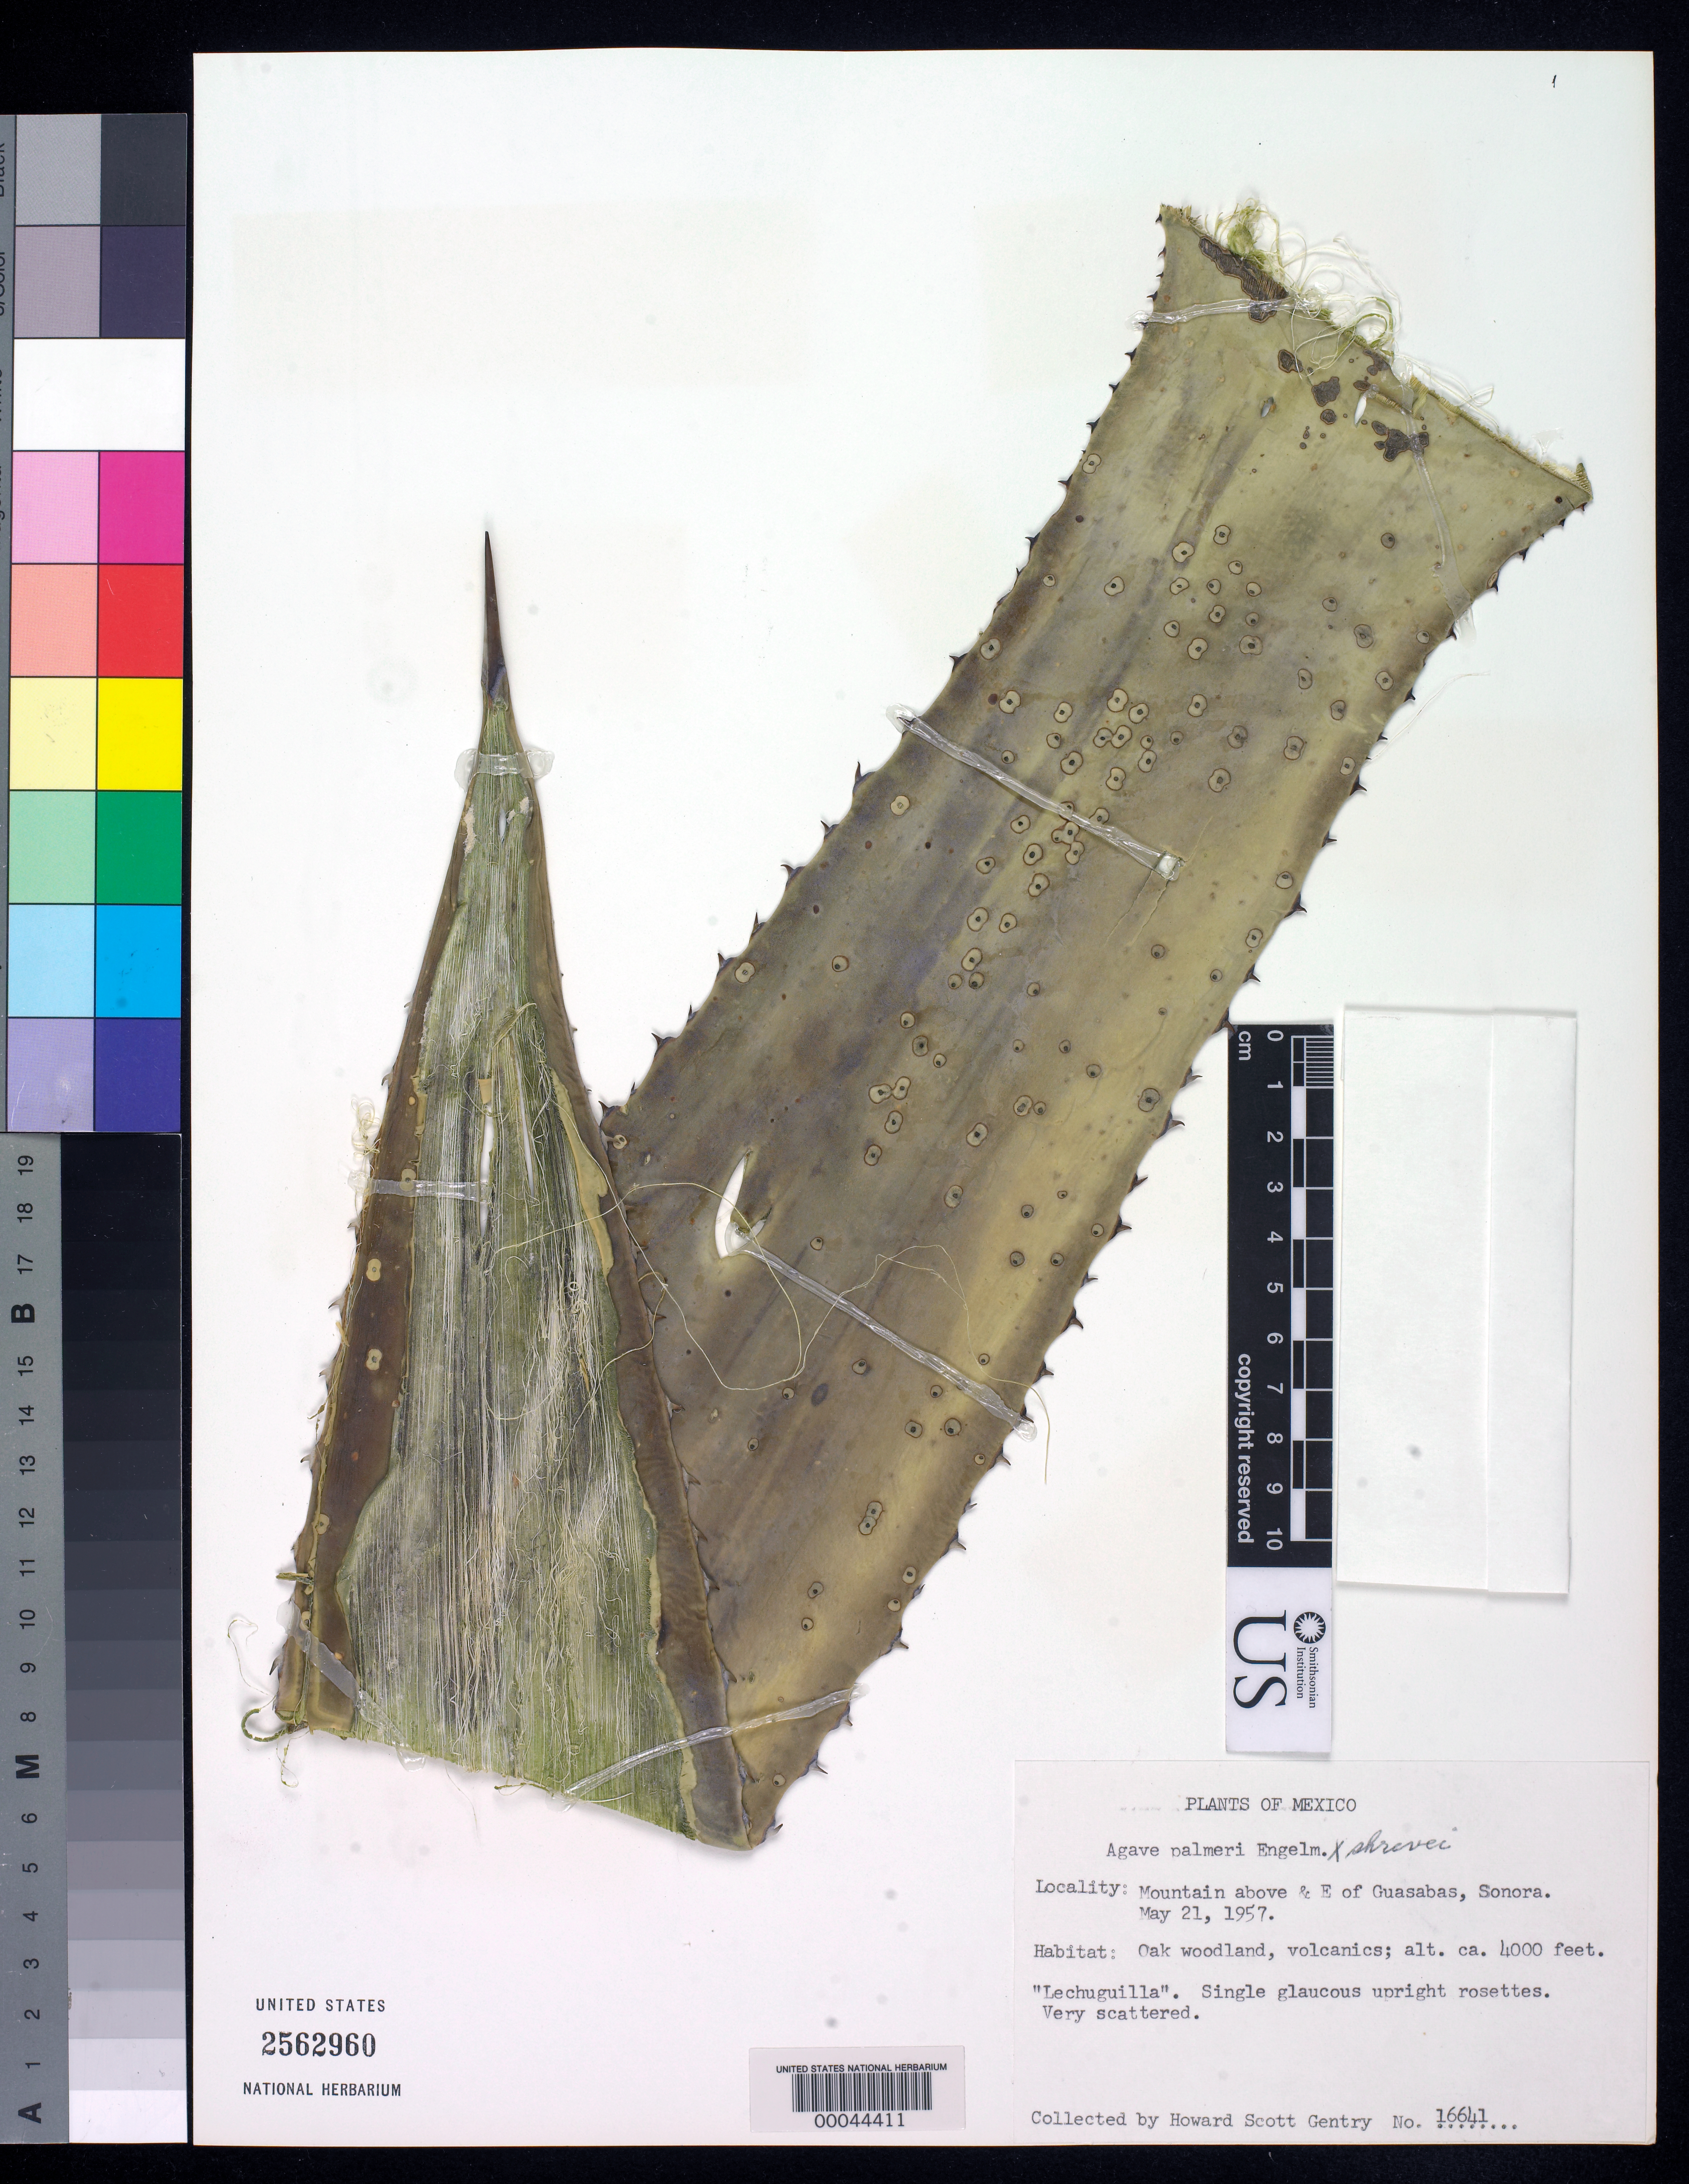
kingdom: Plantae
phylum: Tracheophyta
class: Liliopsida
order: Asparagales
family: Asparagaceae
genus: Agave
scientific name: Agave palmeri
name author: Engelm.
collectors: H. S. Gentry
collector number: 16641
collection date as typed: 21 May 1957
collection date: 1957-05-21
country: Mexico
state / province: Sonora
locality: Mountain above & E of guasabas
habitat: Oak woodland, volcanics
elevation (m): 1219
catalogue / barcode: US 2562960